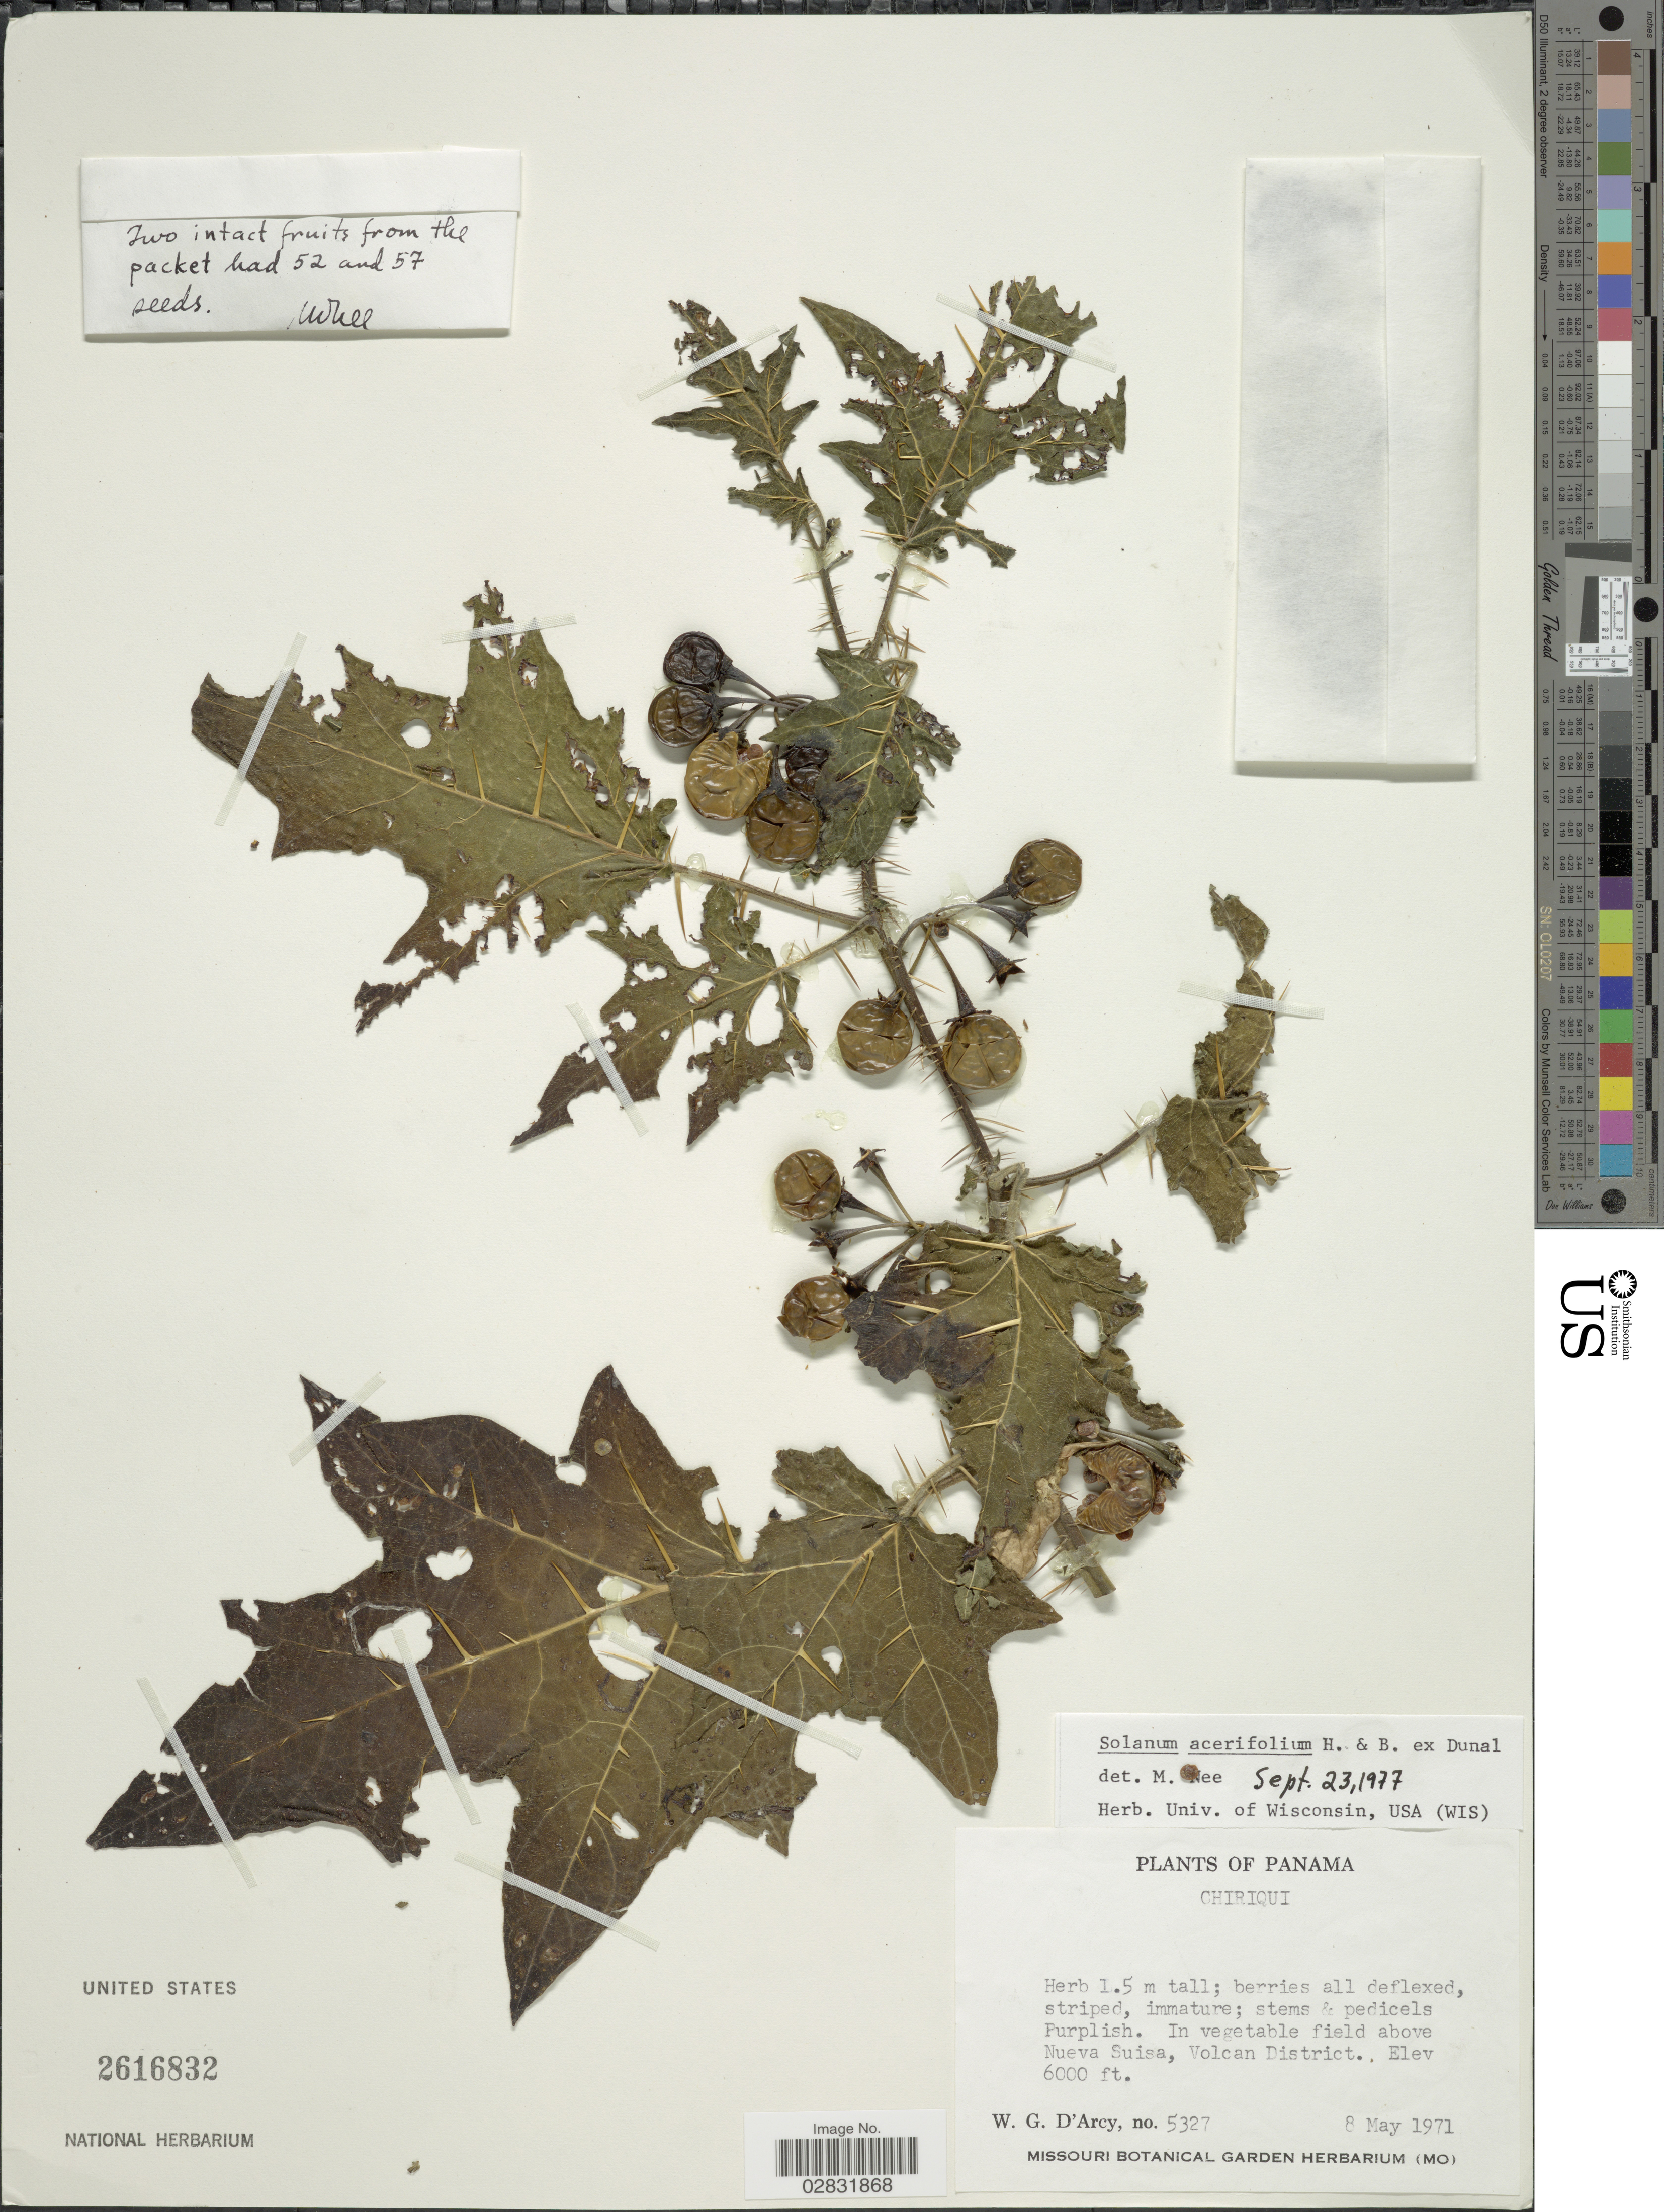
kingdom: Plantae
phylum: Tracheophyta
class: Magnoliopsida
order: Solanales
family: Solanaceae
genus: Solanum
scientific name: Solanum acerifolium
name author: Humb. & Bonpl. ex Dunal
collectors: W. G. D'Arcy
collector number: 5327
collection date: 1971-05-08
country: Panama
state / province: Chiriqui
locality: In vegetable field above Nueva Suisa, Volcan District.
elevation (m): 1829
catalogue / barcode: US 2616832